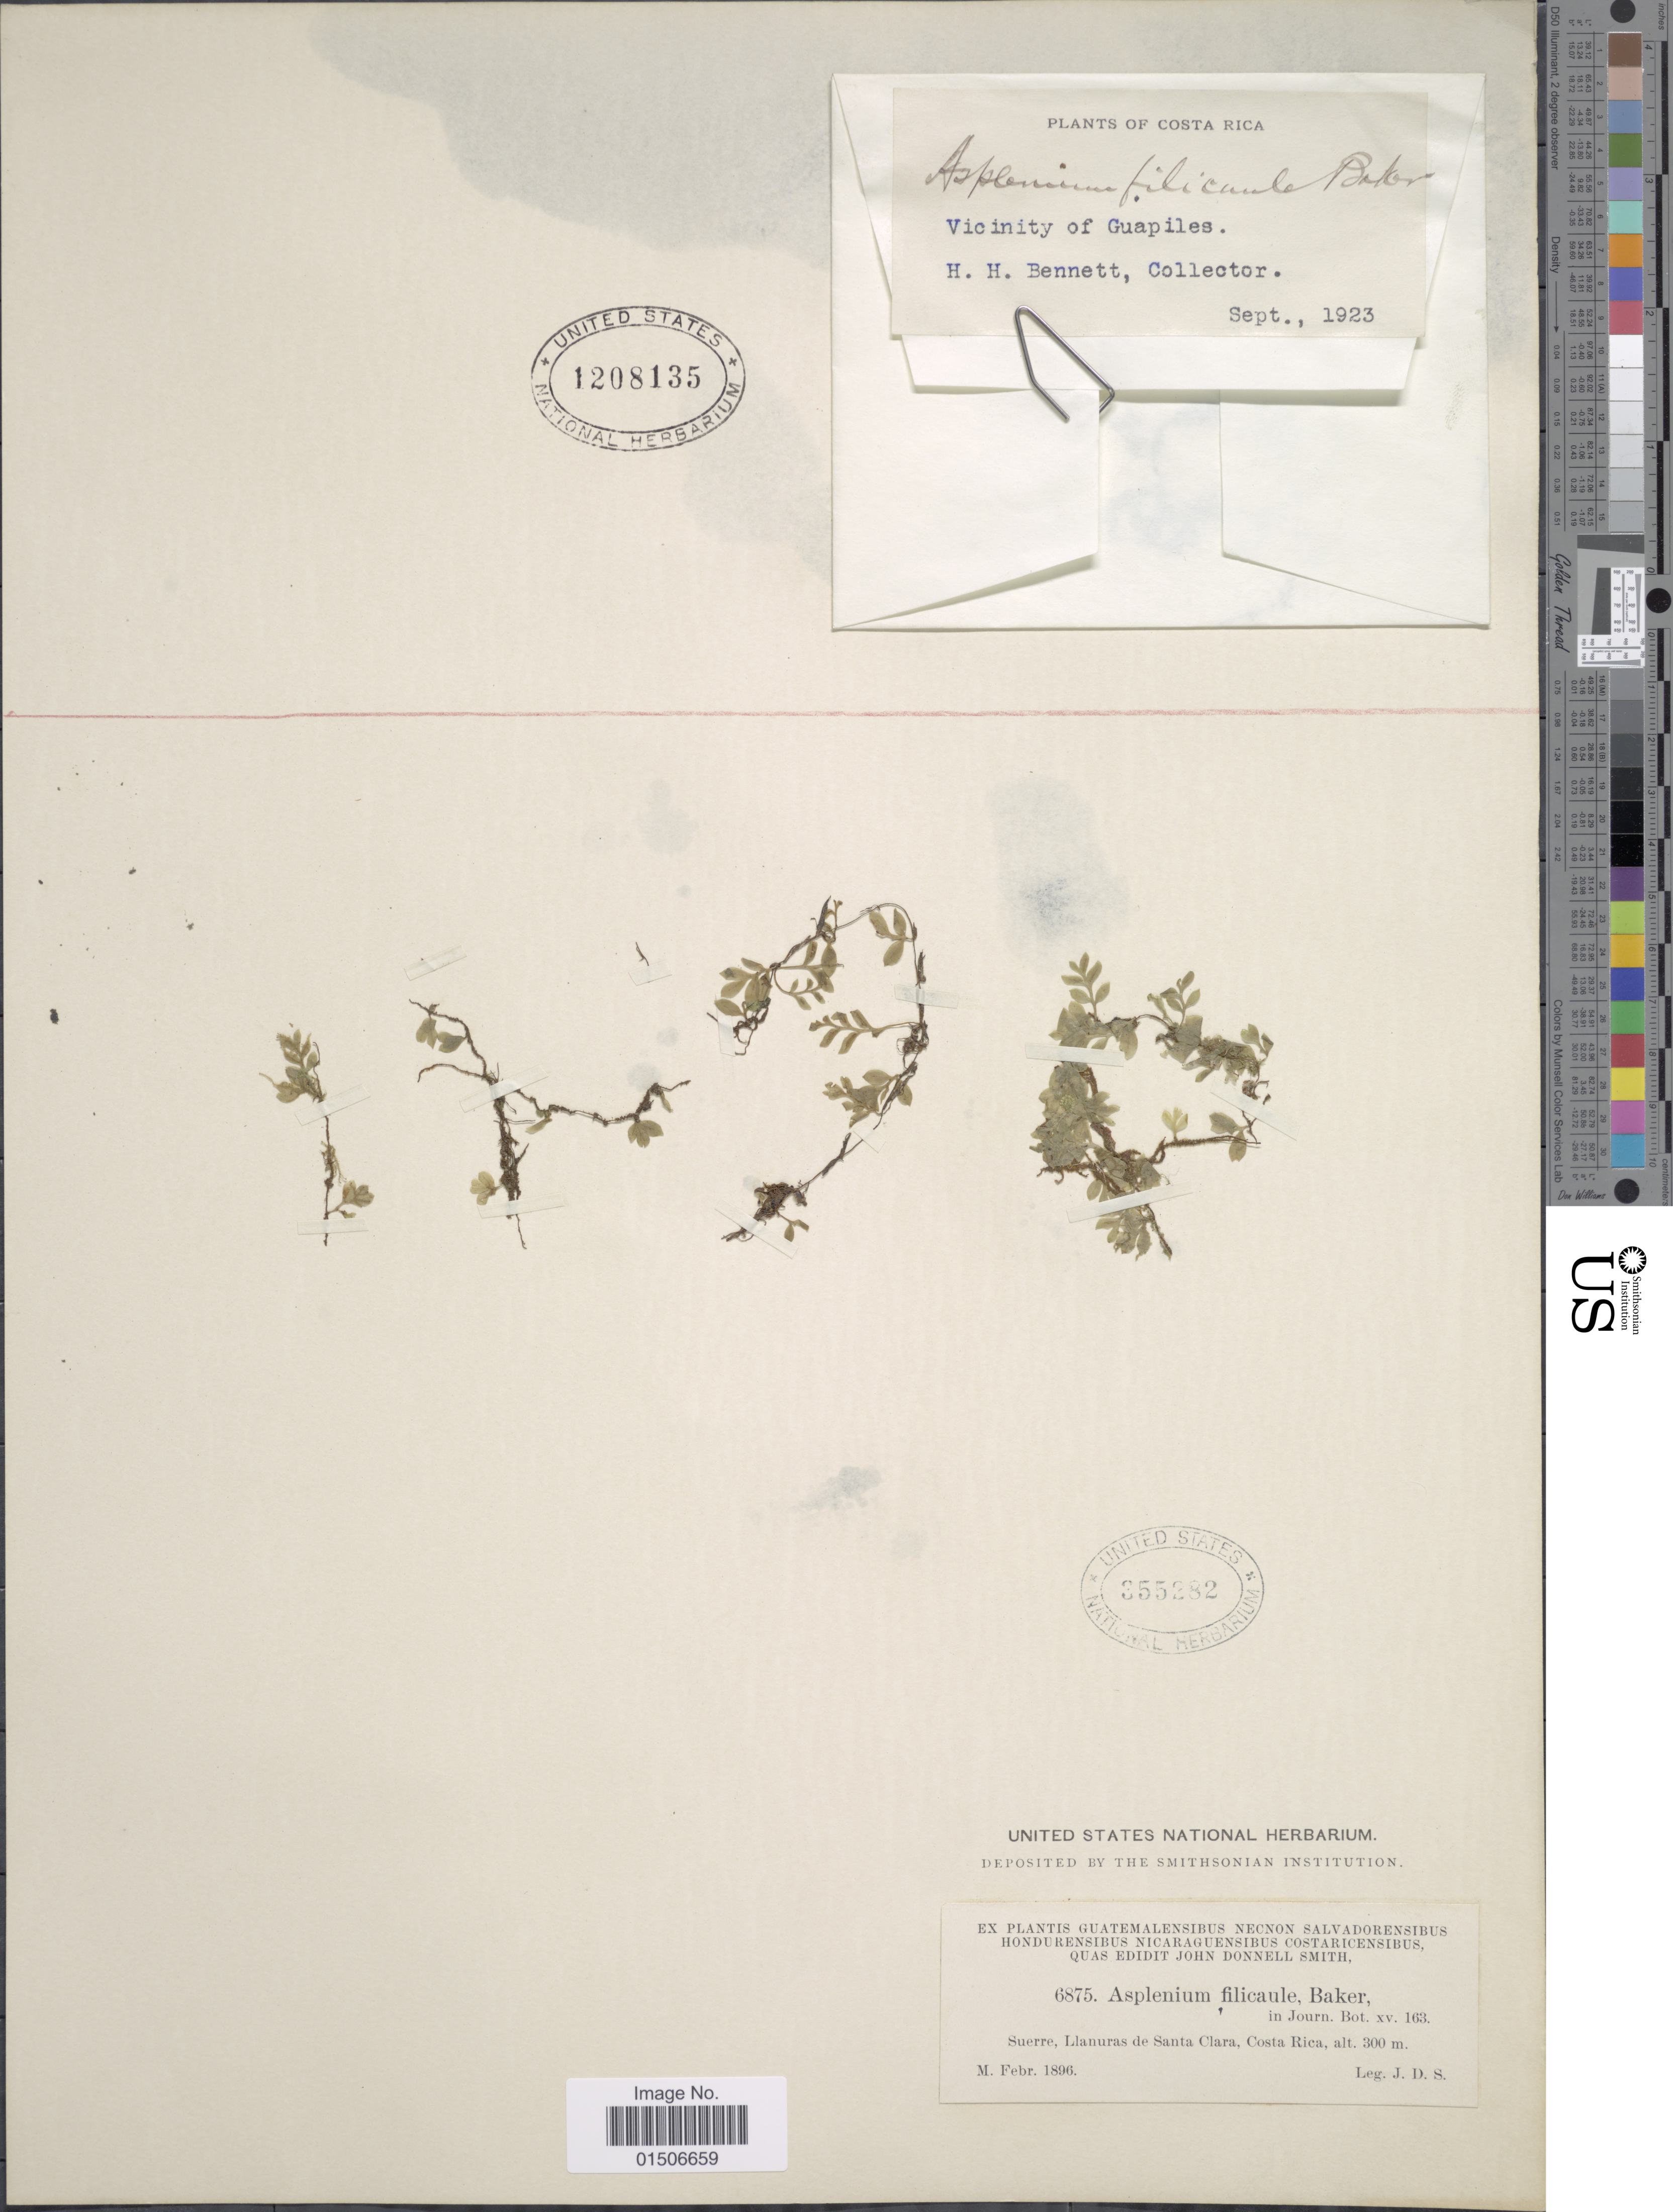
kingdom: Plantae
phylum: Tracheophyta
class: Polypodiopsida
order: Polypodiales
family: Aspleniaceae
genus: Asplenium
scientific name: Asplenium holophlebium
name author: Baker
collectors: Bennett, H. H.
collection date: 1923-09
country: Costa Rica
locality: Vicinity of Guapiles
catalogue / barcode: US 1208135-2